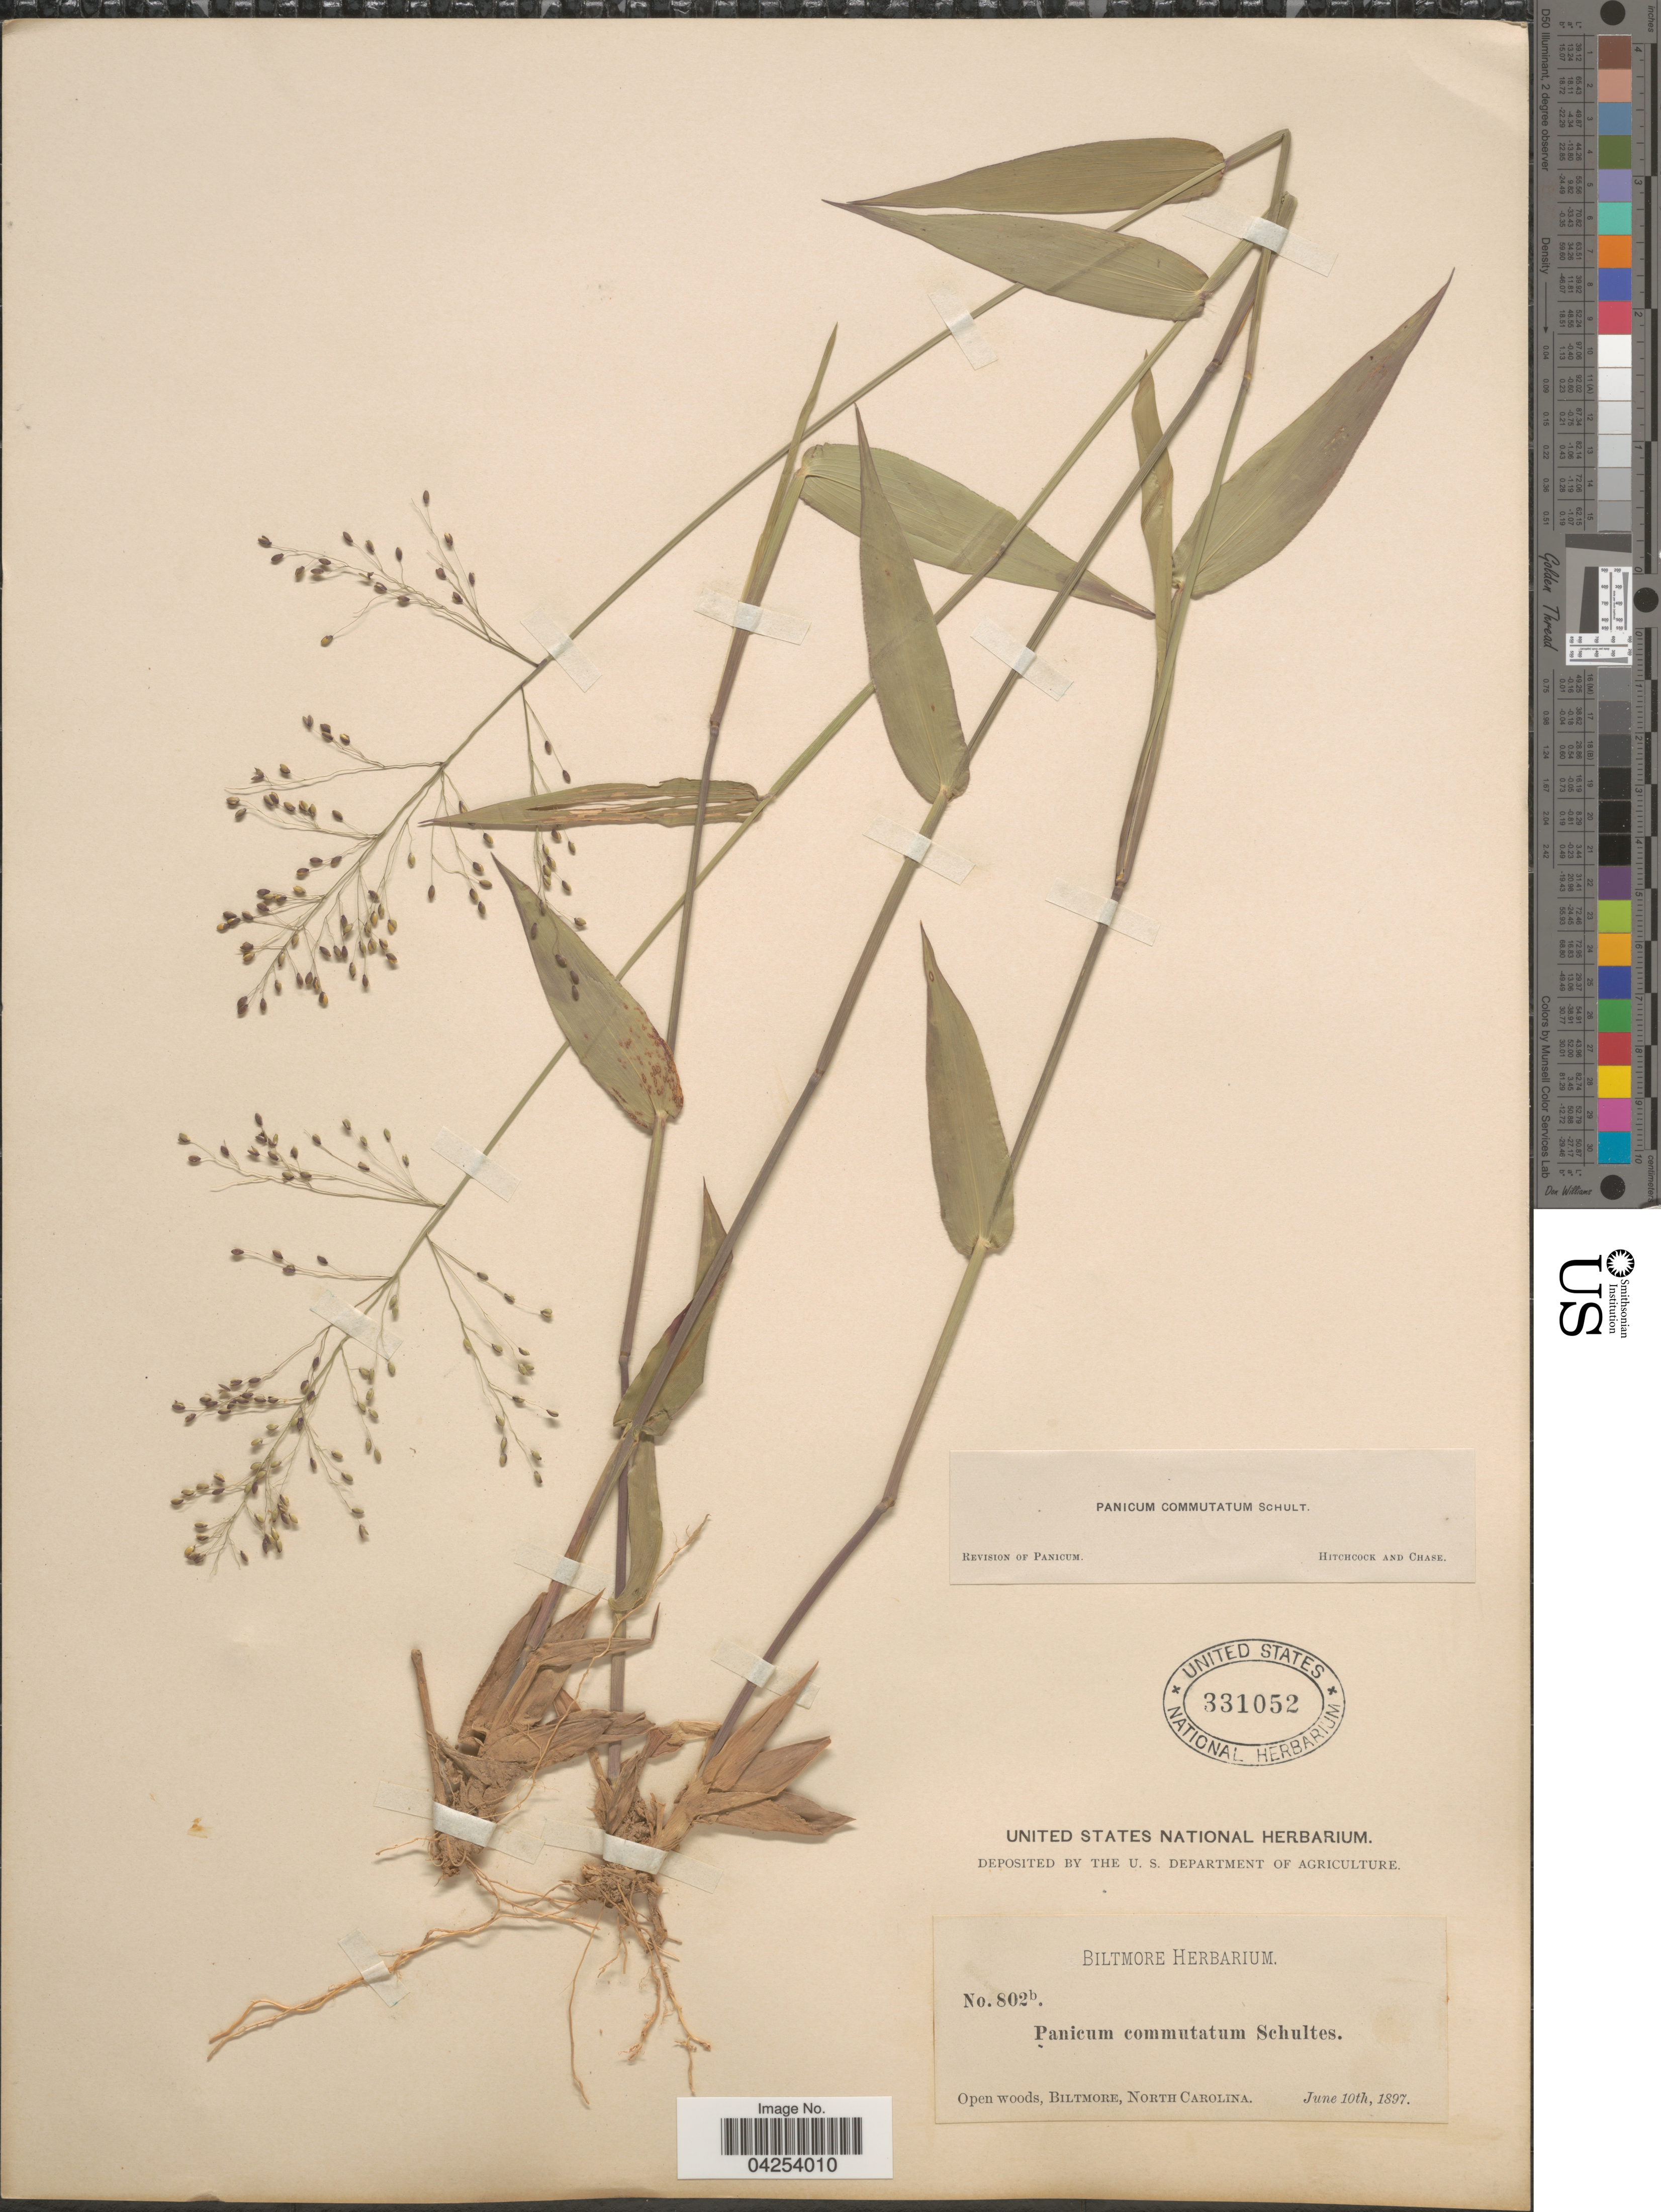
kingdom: Plantae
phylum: Tracheophyta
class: Liliopsida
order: Poales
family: Poaceae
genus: Dichanthelium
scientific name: Dichanthelium commutatum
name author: (Schult.) Gould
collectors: ex herb. Biltmore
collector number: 802b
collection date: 1897-06-10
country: United States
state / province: North Carolina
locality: Open woods, Biltmore.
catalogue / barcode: US 331052